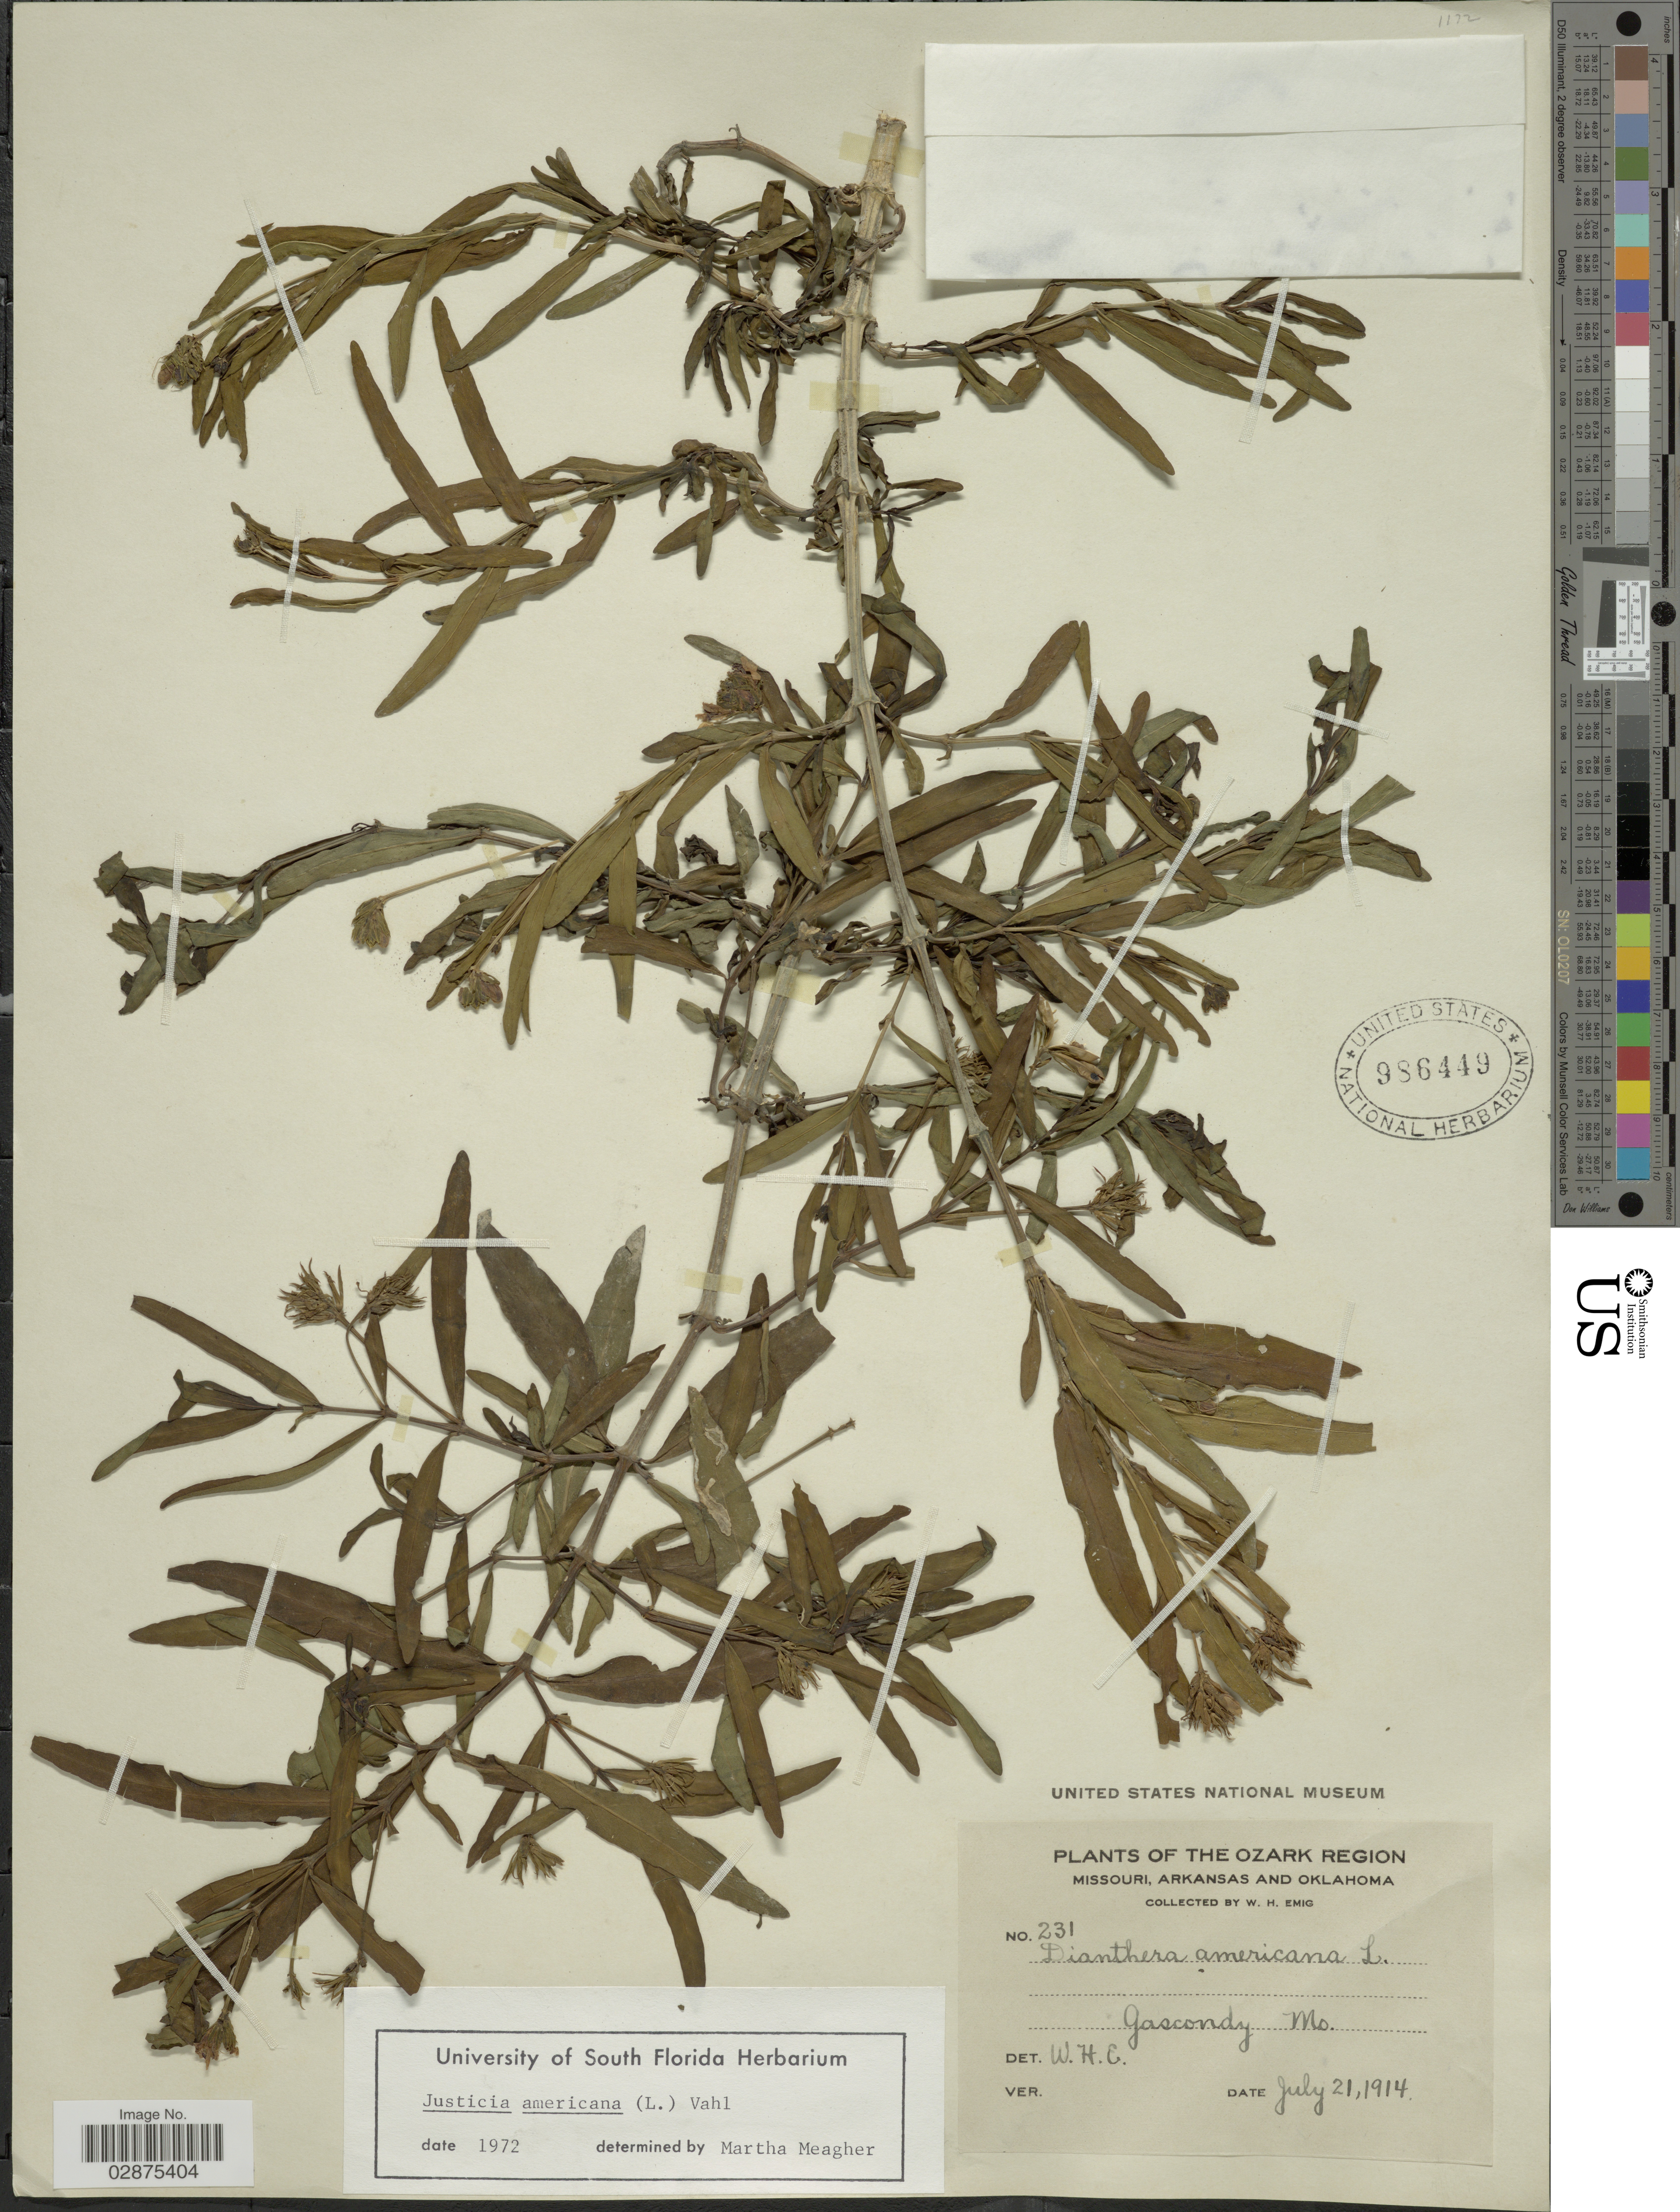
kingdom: Plantae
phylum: Tracheophyta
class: Magnoliopsida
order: Lamiales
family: Acanthaceae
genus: Justicia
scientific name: Justicia americana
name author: (L.) Vahl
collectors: W. H. Emig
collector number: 231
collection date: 1914-07-21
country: United States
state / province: Missouri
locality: Ozark Region. Gascondy, Mo.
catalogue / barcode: US 986449